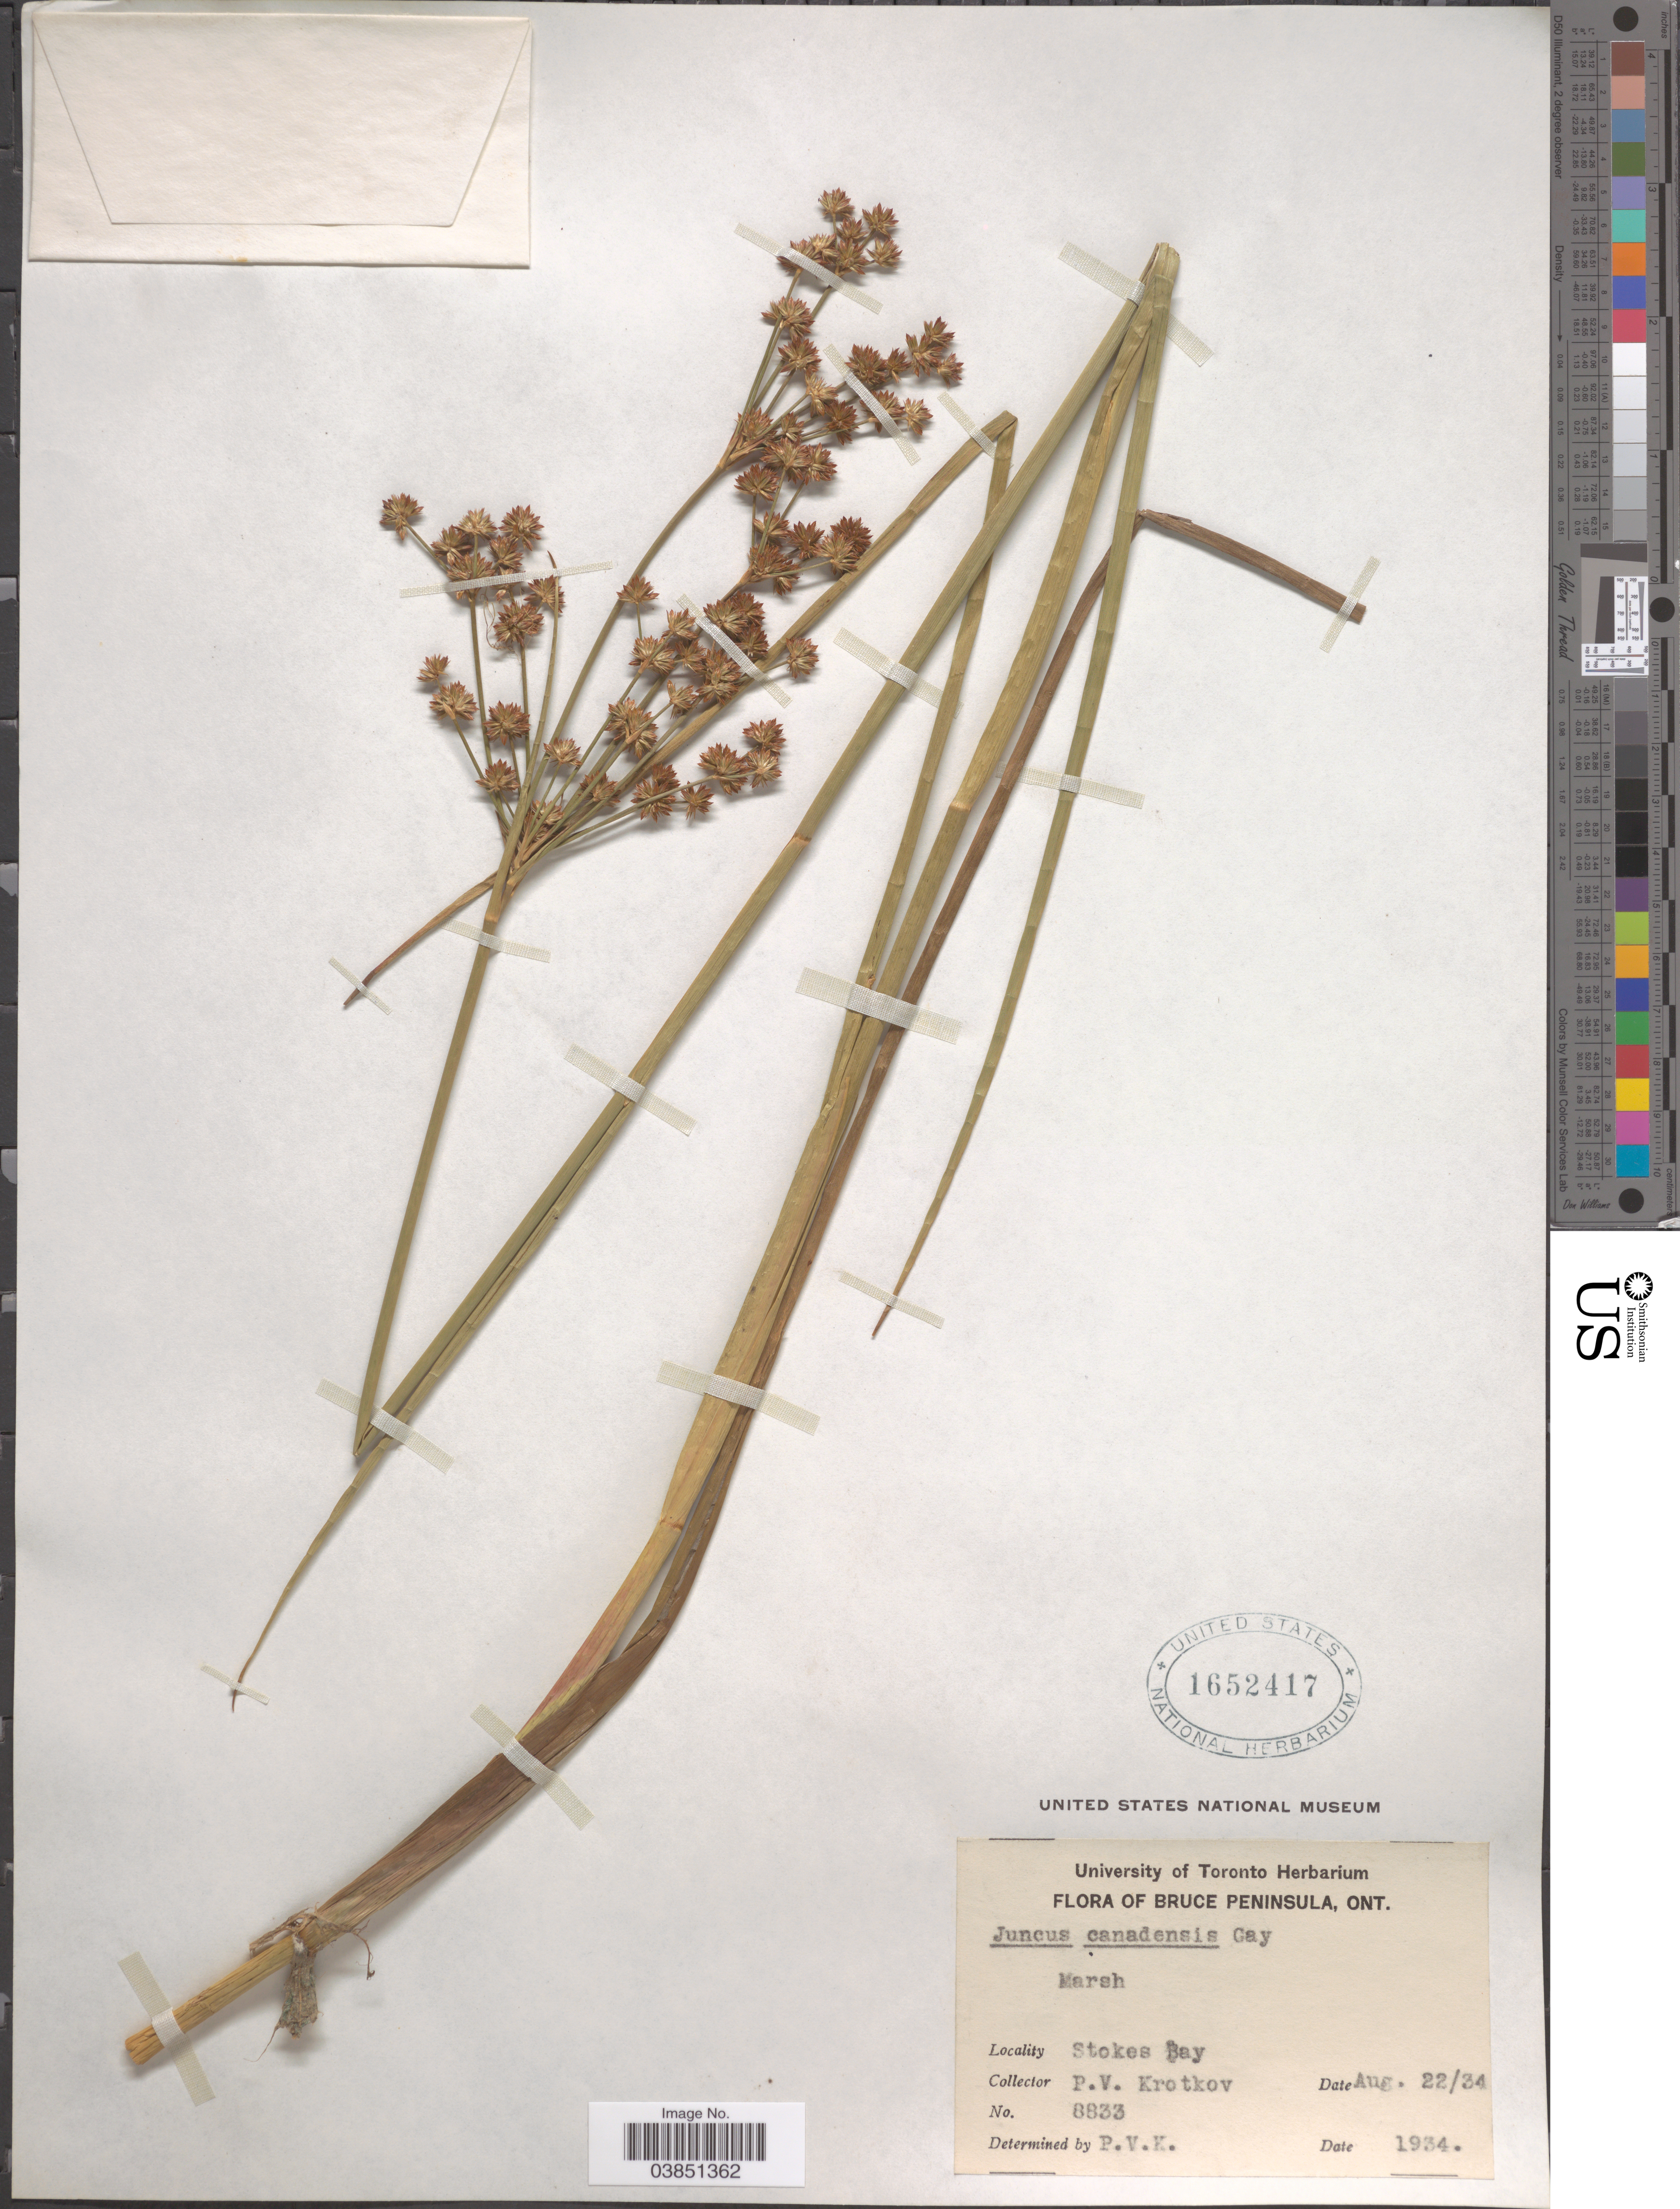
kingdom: Plantae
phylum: Tracheophyta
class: Liliopsida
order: Poales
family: Juncaceae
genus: Juncus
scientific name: Juncus canadensis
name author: J. Gay ex Laharpe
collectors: P. V. Krotkov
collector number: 8833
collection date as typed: Transcribed d/m/y: 22/8/34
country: Canada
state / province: Ontario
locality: Burce Peninsula. Stokes Bay.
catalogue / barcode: US 1652417